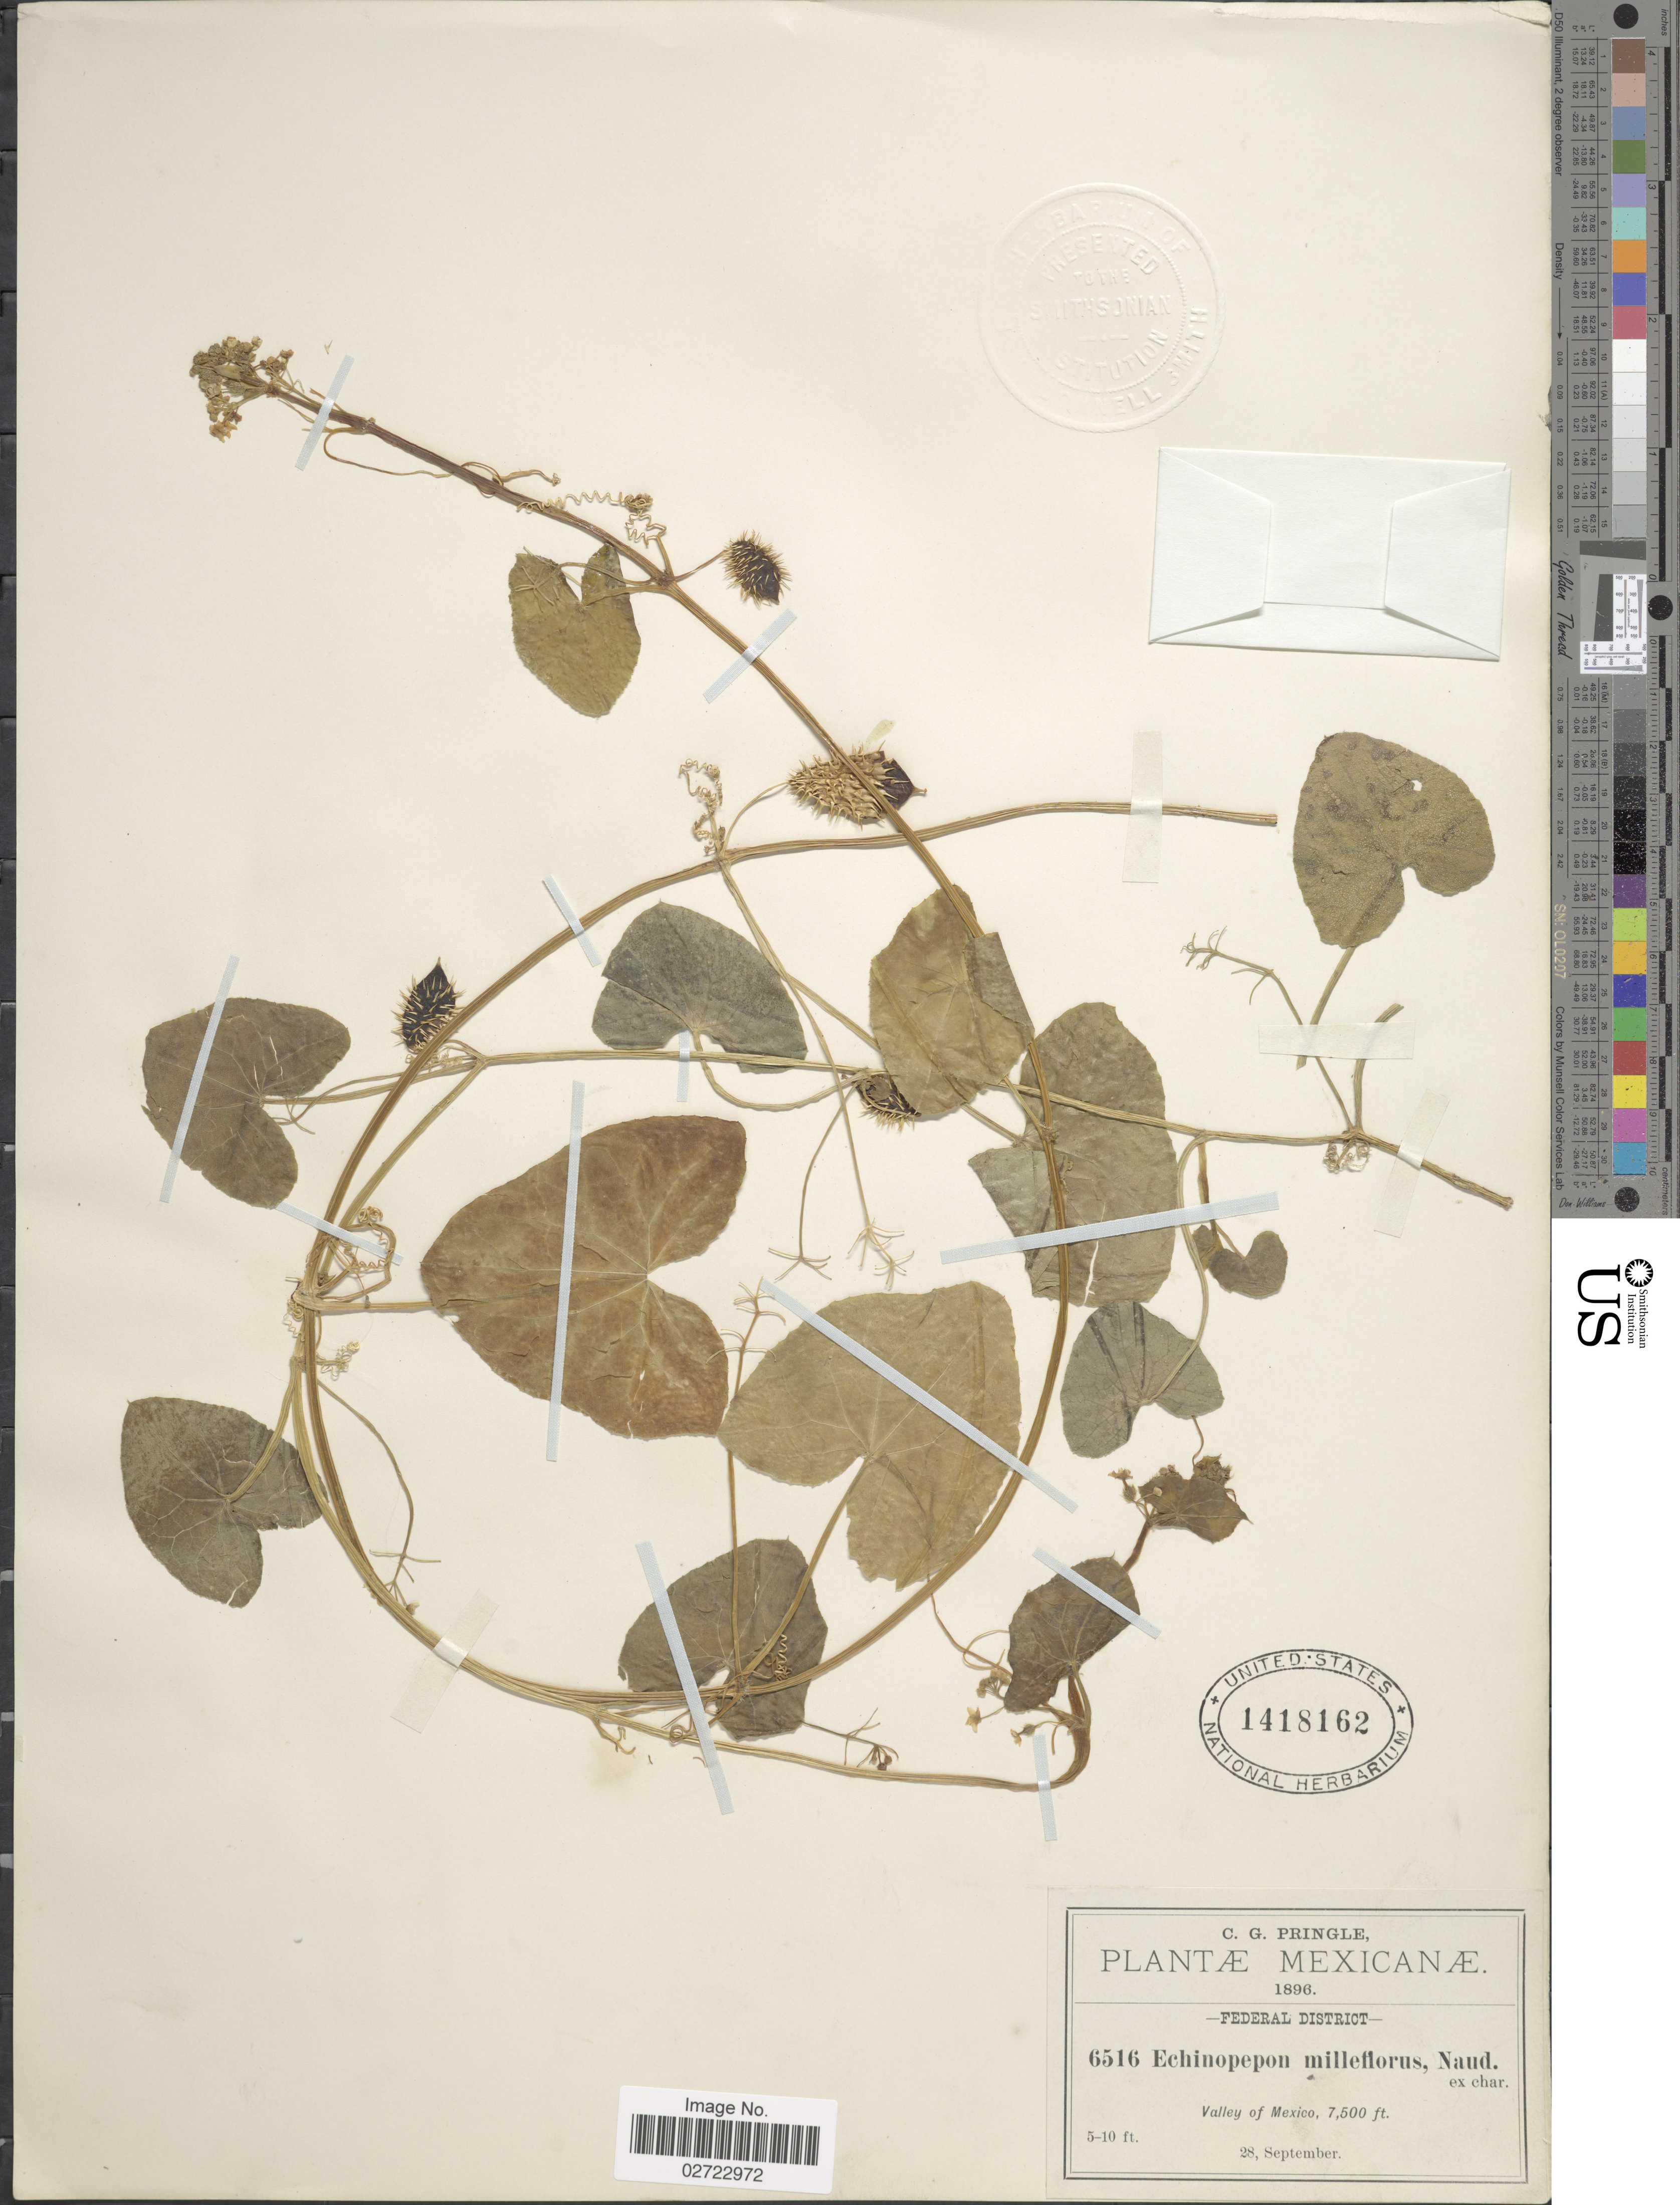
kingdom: Plantae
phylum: Tracheophyta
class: Magnoliopsida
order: Cucurbitales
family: Cucurbitaceae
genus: Echinopepon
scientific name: Echinopepon milleflorus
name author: Naudin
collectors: C. G. Pringle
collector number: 6516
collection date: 1896-09-28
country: Mexico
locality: Federal District, Valley of Mexico.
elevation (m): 2286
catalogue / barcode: US 1418162